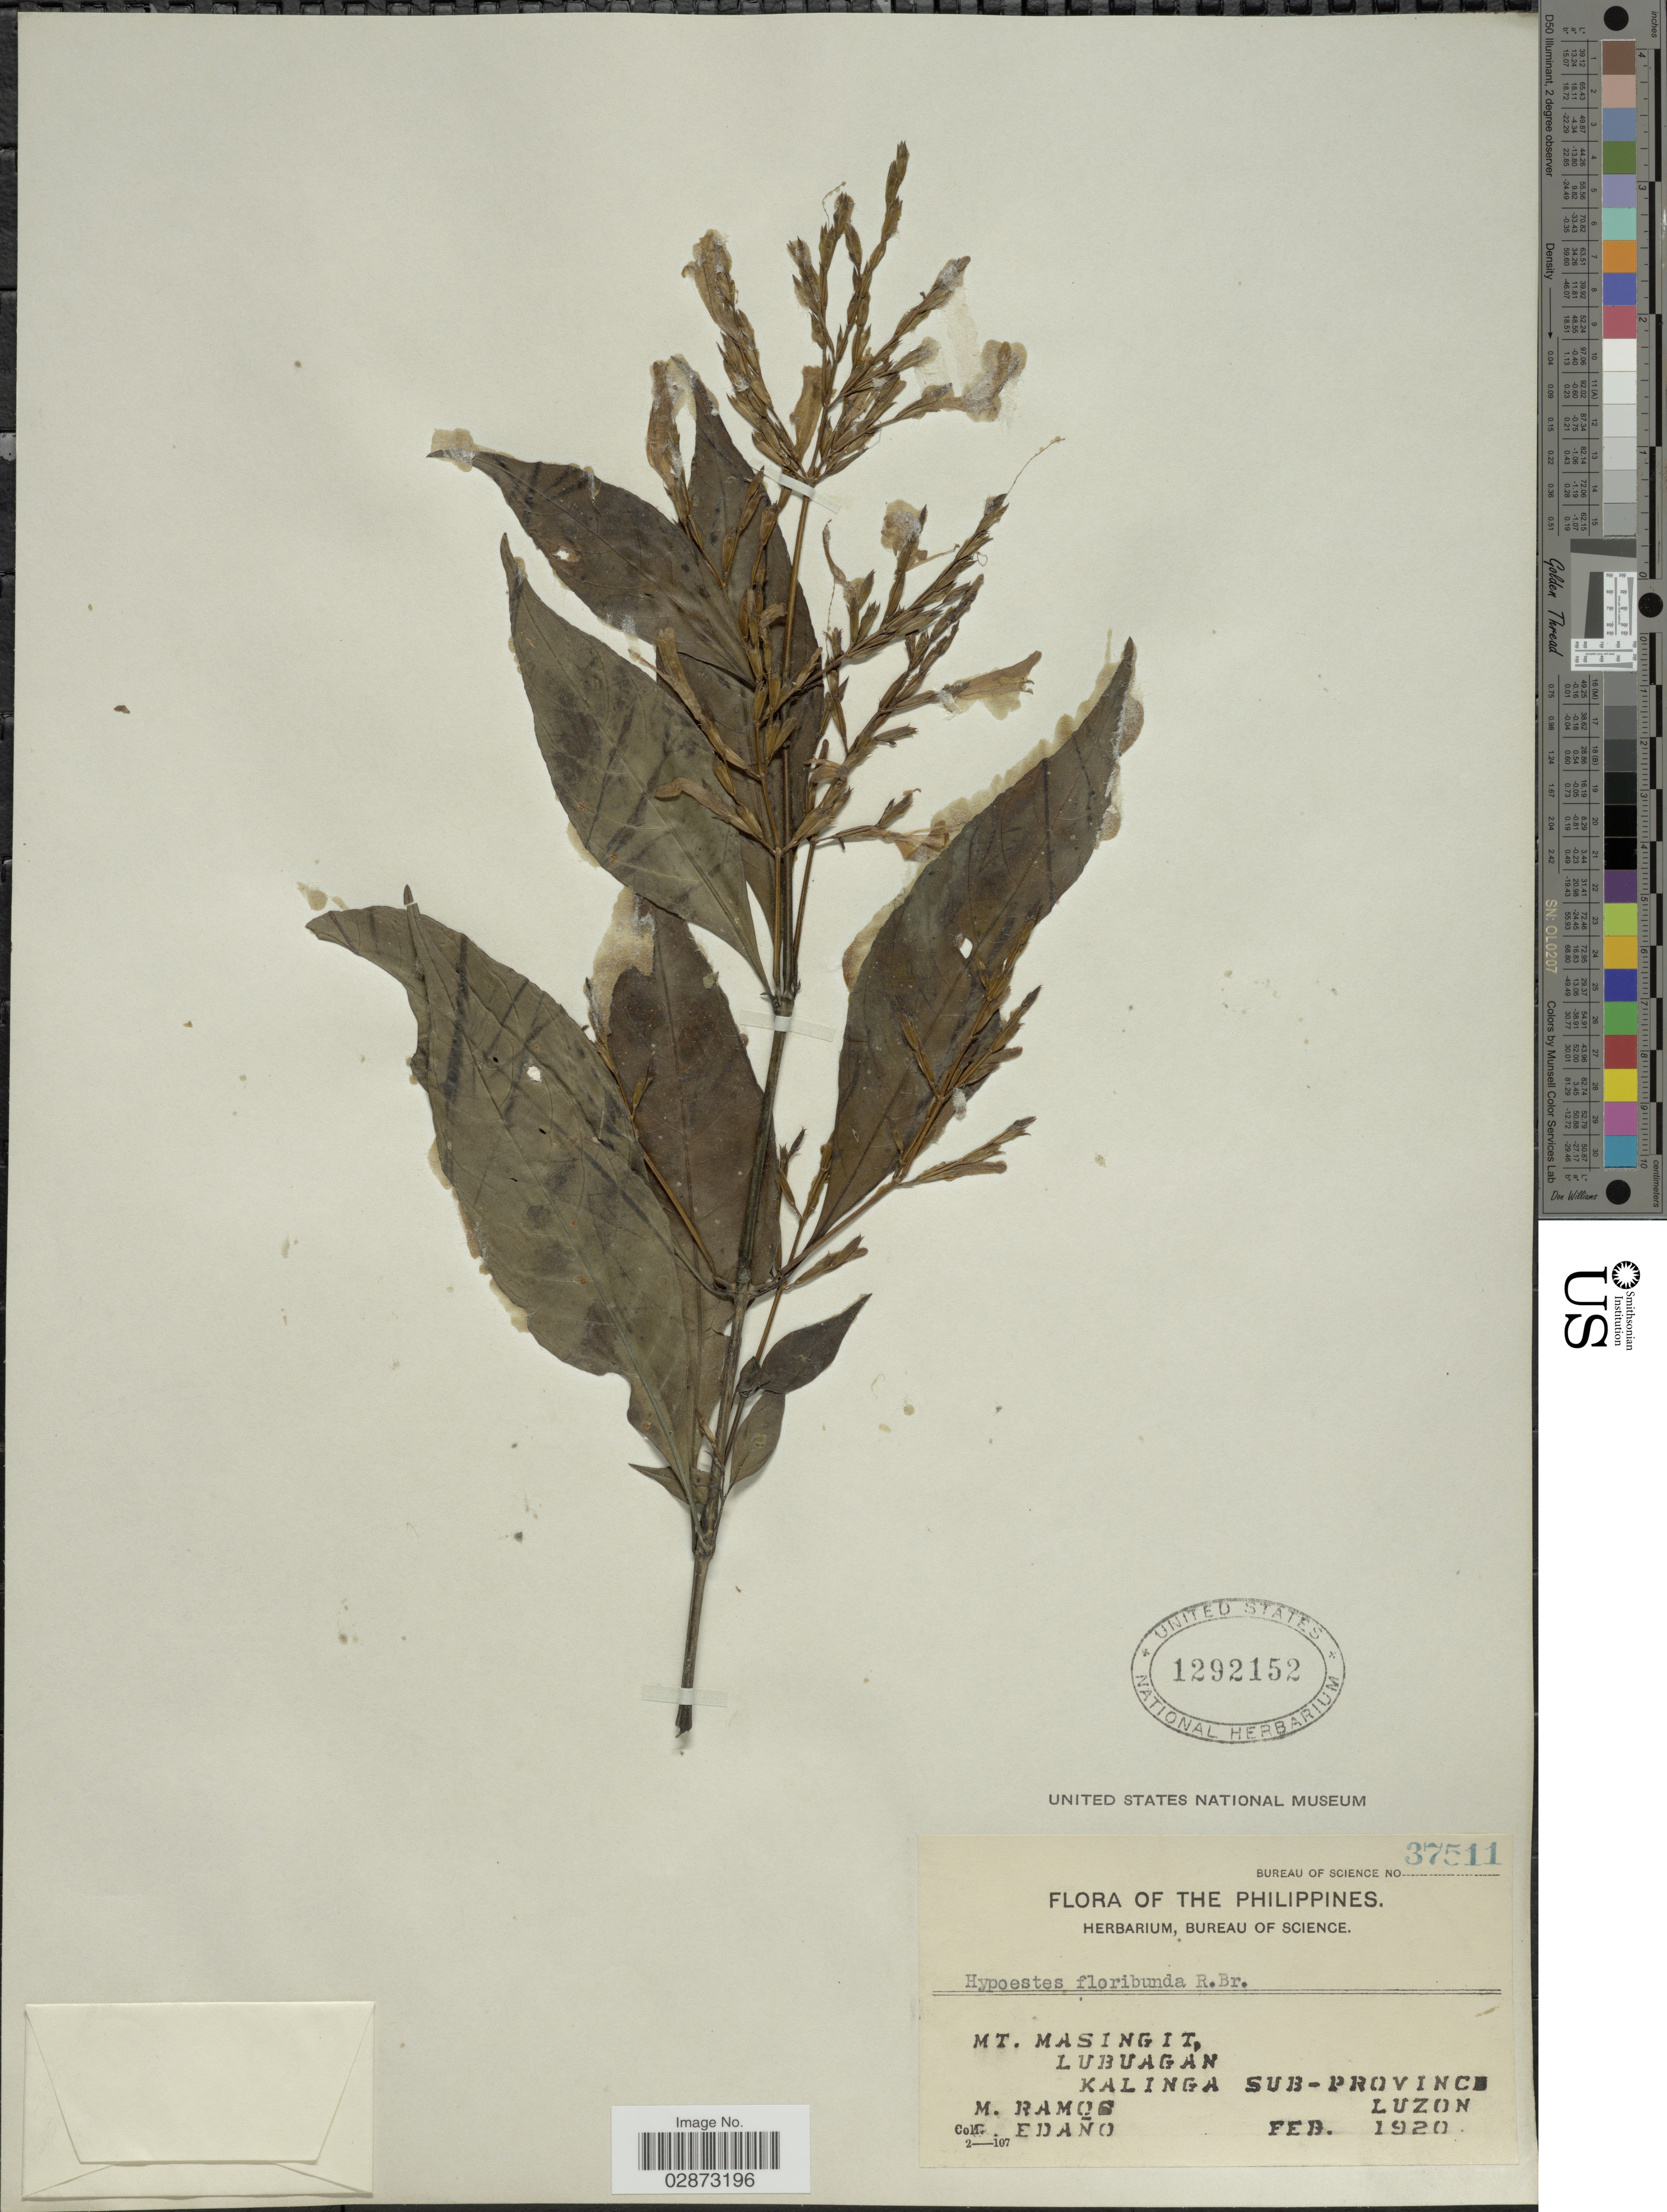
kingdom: Plantae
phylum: Tracheophyta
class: Magnoliopsida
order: Lamiales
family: Acanthaceae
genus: Hypoestes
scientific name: Hypoestes floribunda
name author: R. Br.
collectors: M. Ramos & G. Edaño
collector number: Bureau of Science 37511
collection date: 1920-02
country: Philippines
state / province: Cordillera (Administrative Region)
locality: Mt. Masingit, Lubuagan. Kalinga Sub-province. Luzon.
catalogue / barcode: US 1292152